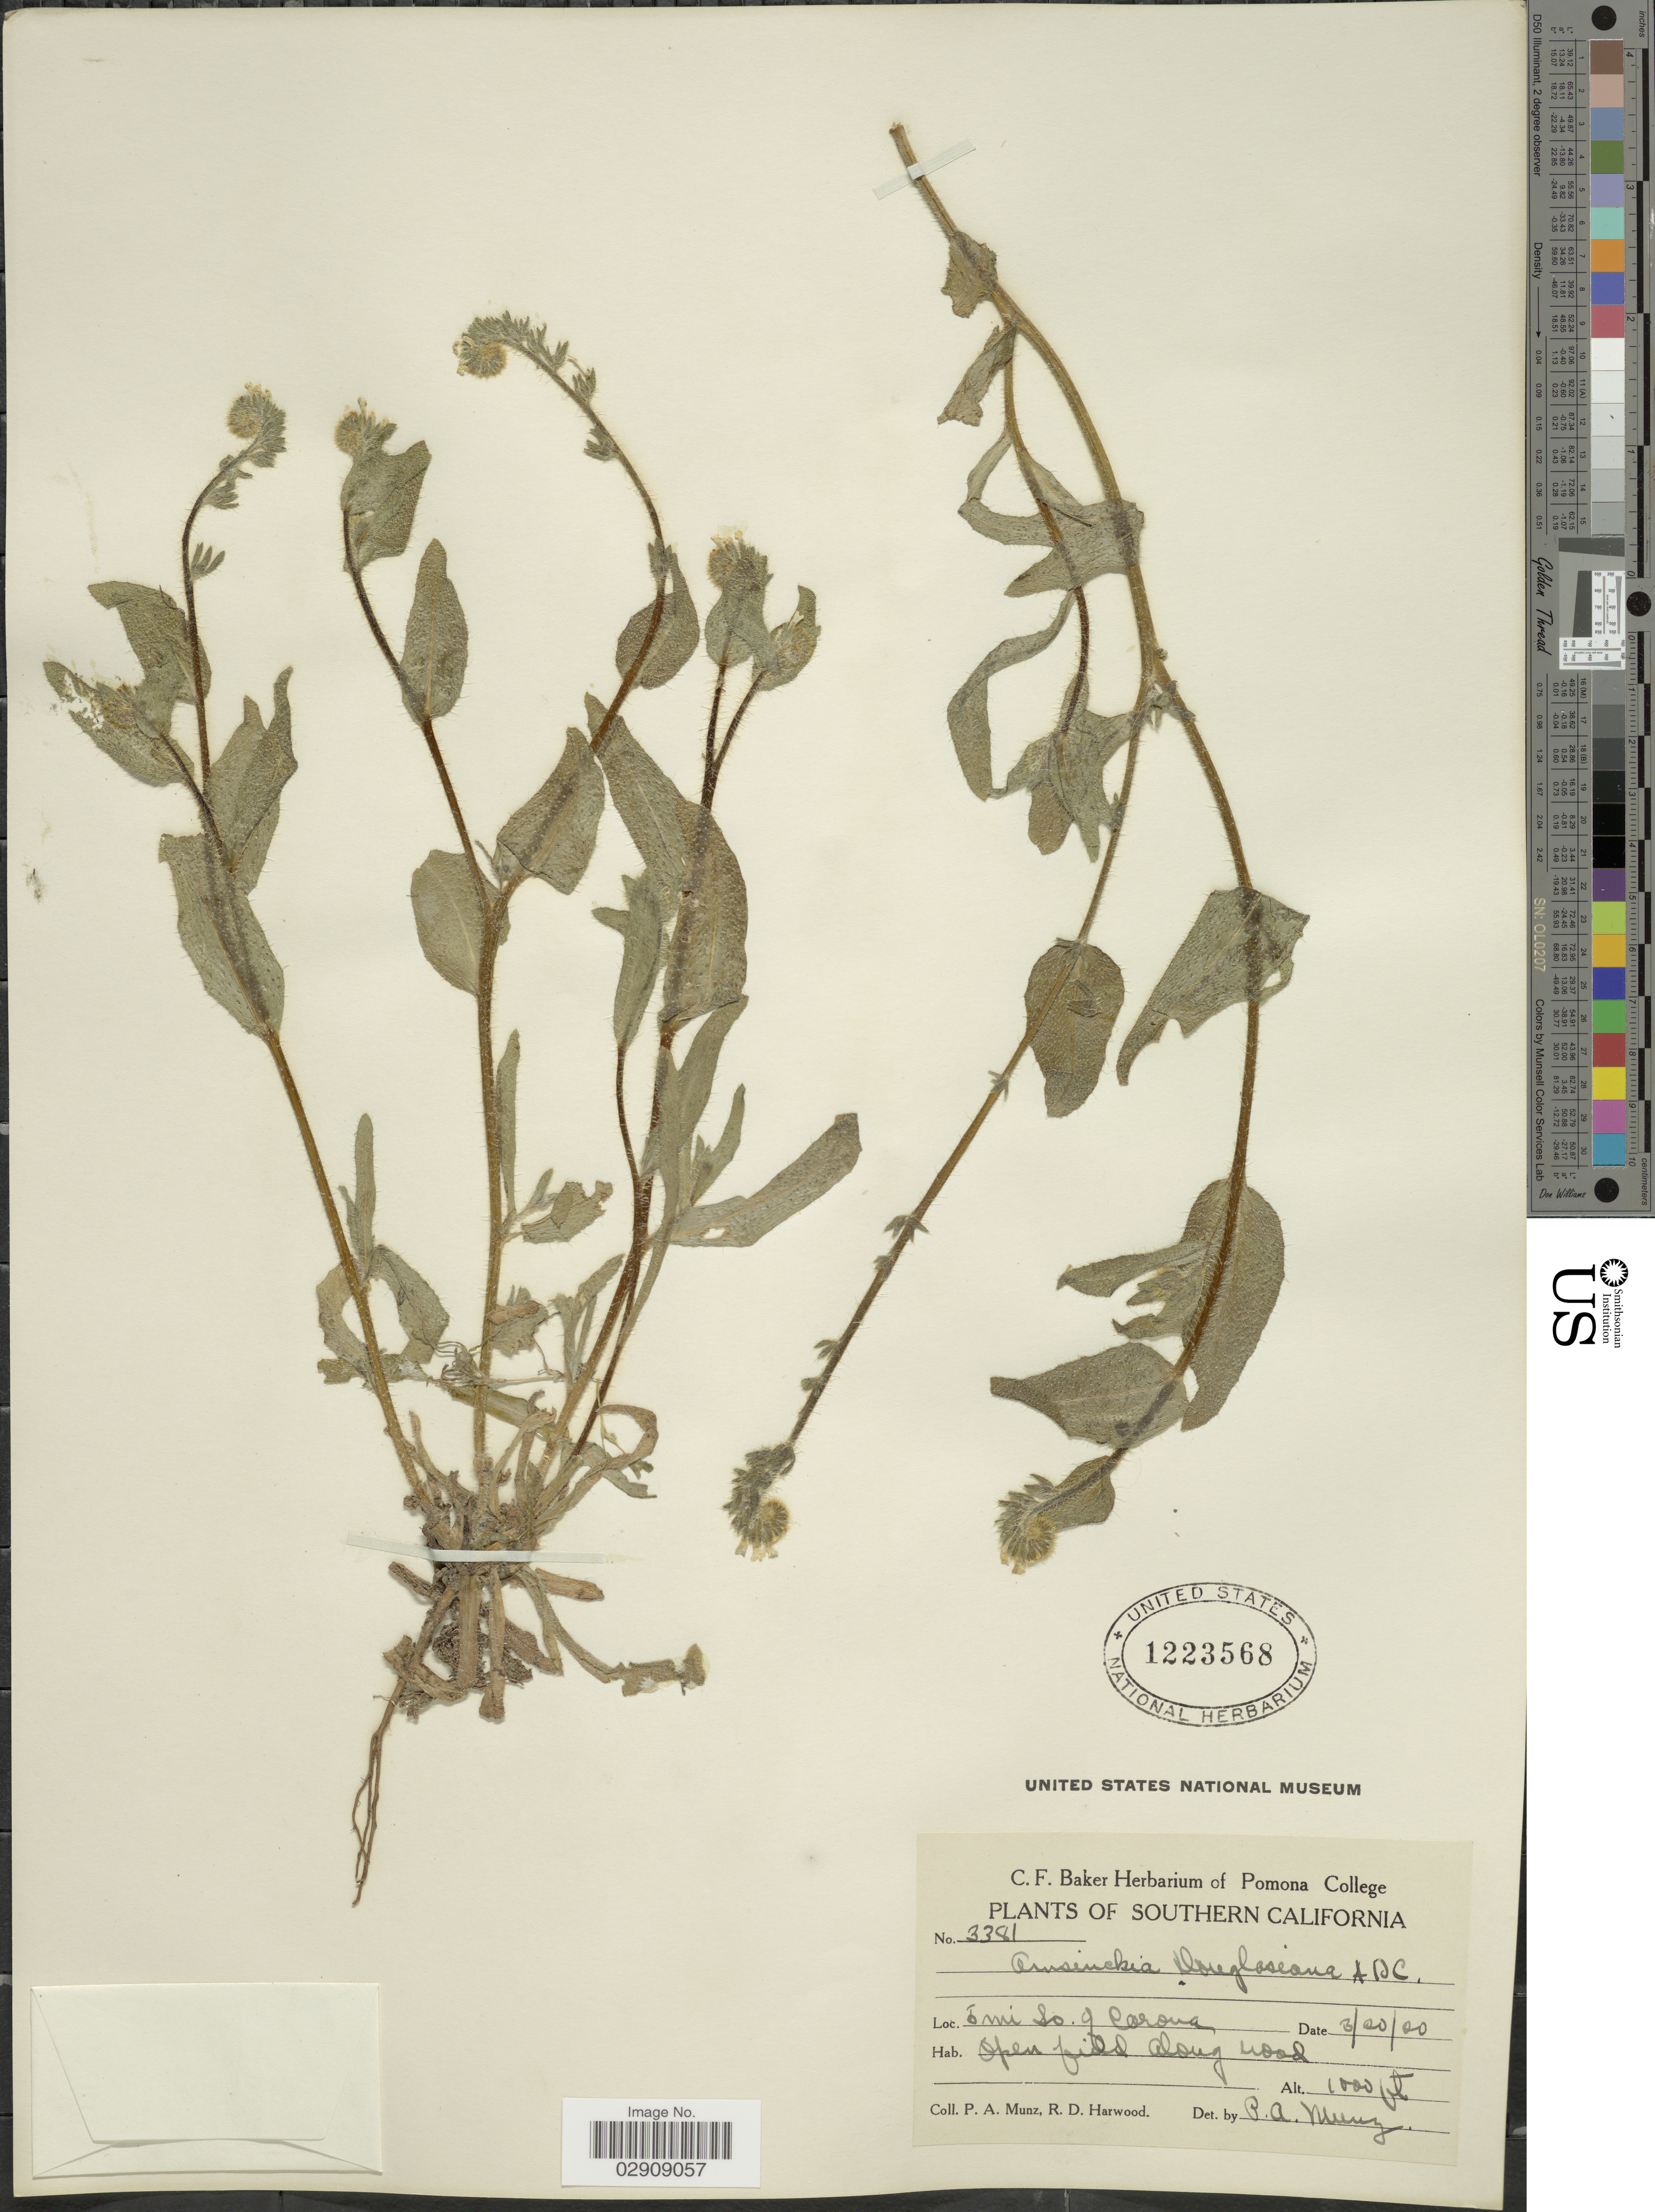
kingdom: Plantae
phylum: Tracheophyta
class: Magnoliopsida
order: Boraginales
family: Boraginaceae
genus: Amsinckia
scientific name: Amsinckia douglasiana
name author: A. DC.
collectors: P. A. Munz & R. Harwood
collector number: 3381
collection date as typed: Transcribed d/m/y: 20/3/20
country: United States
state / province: California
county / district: Riverside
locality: Southern California. 5 mi So. of Corona.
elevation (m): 305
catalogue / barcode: US 1223568